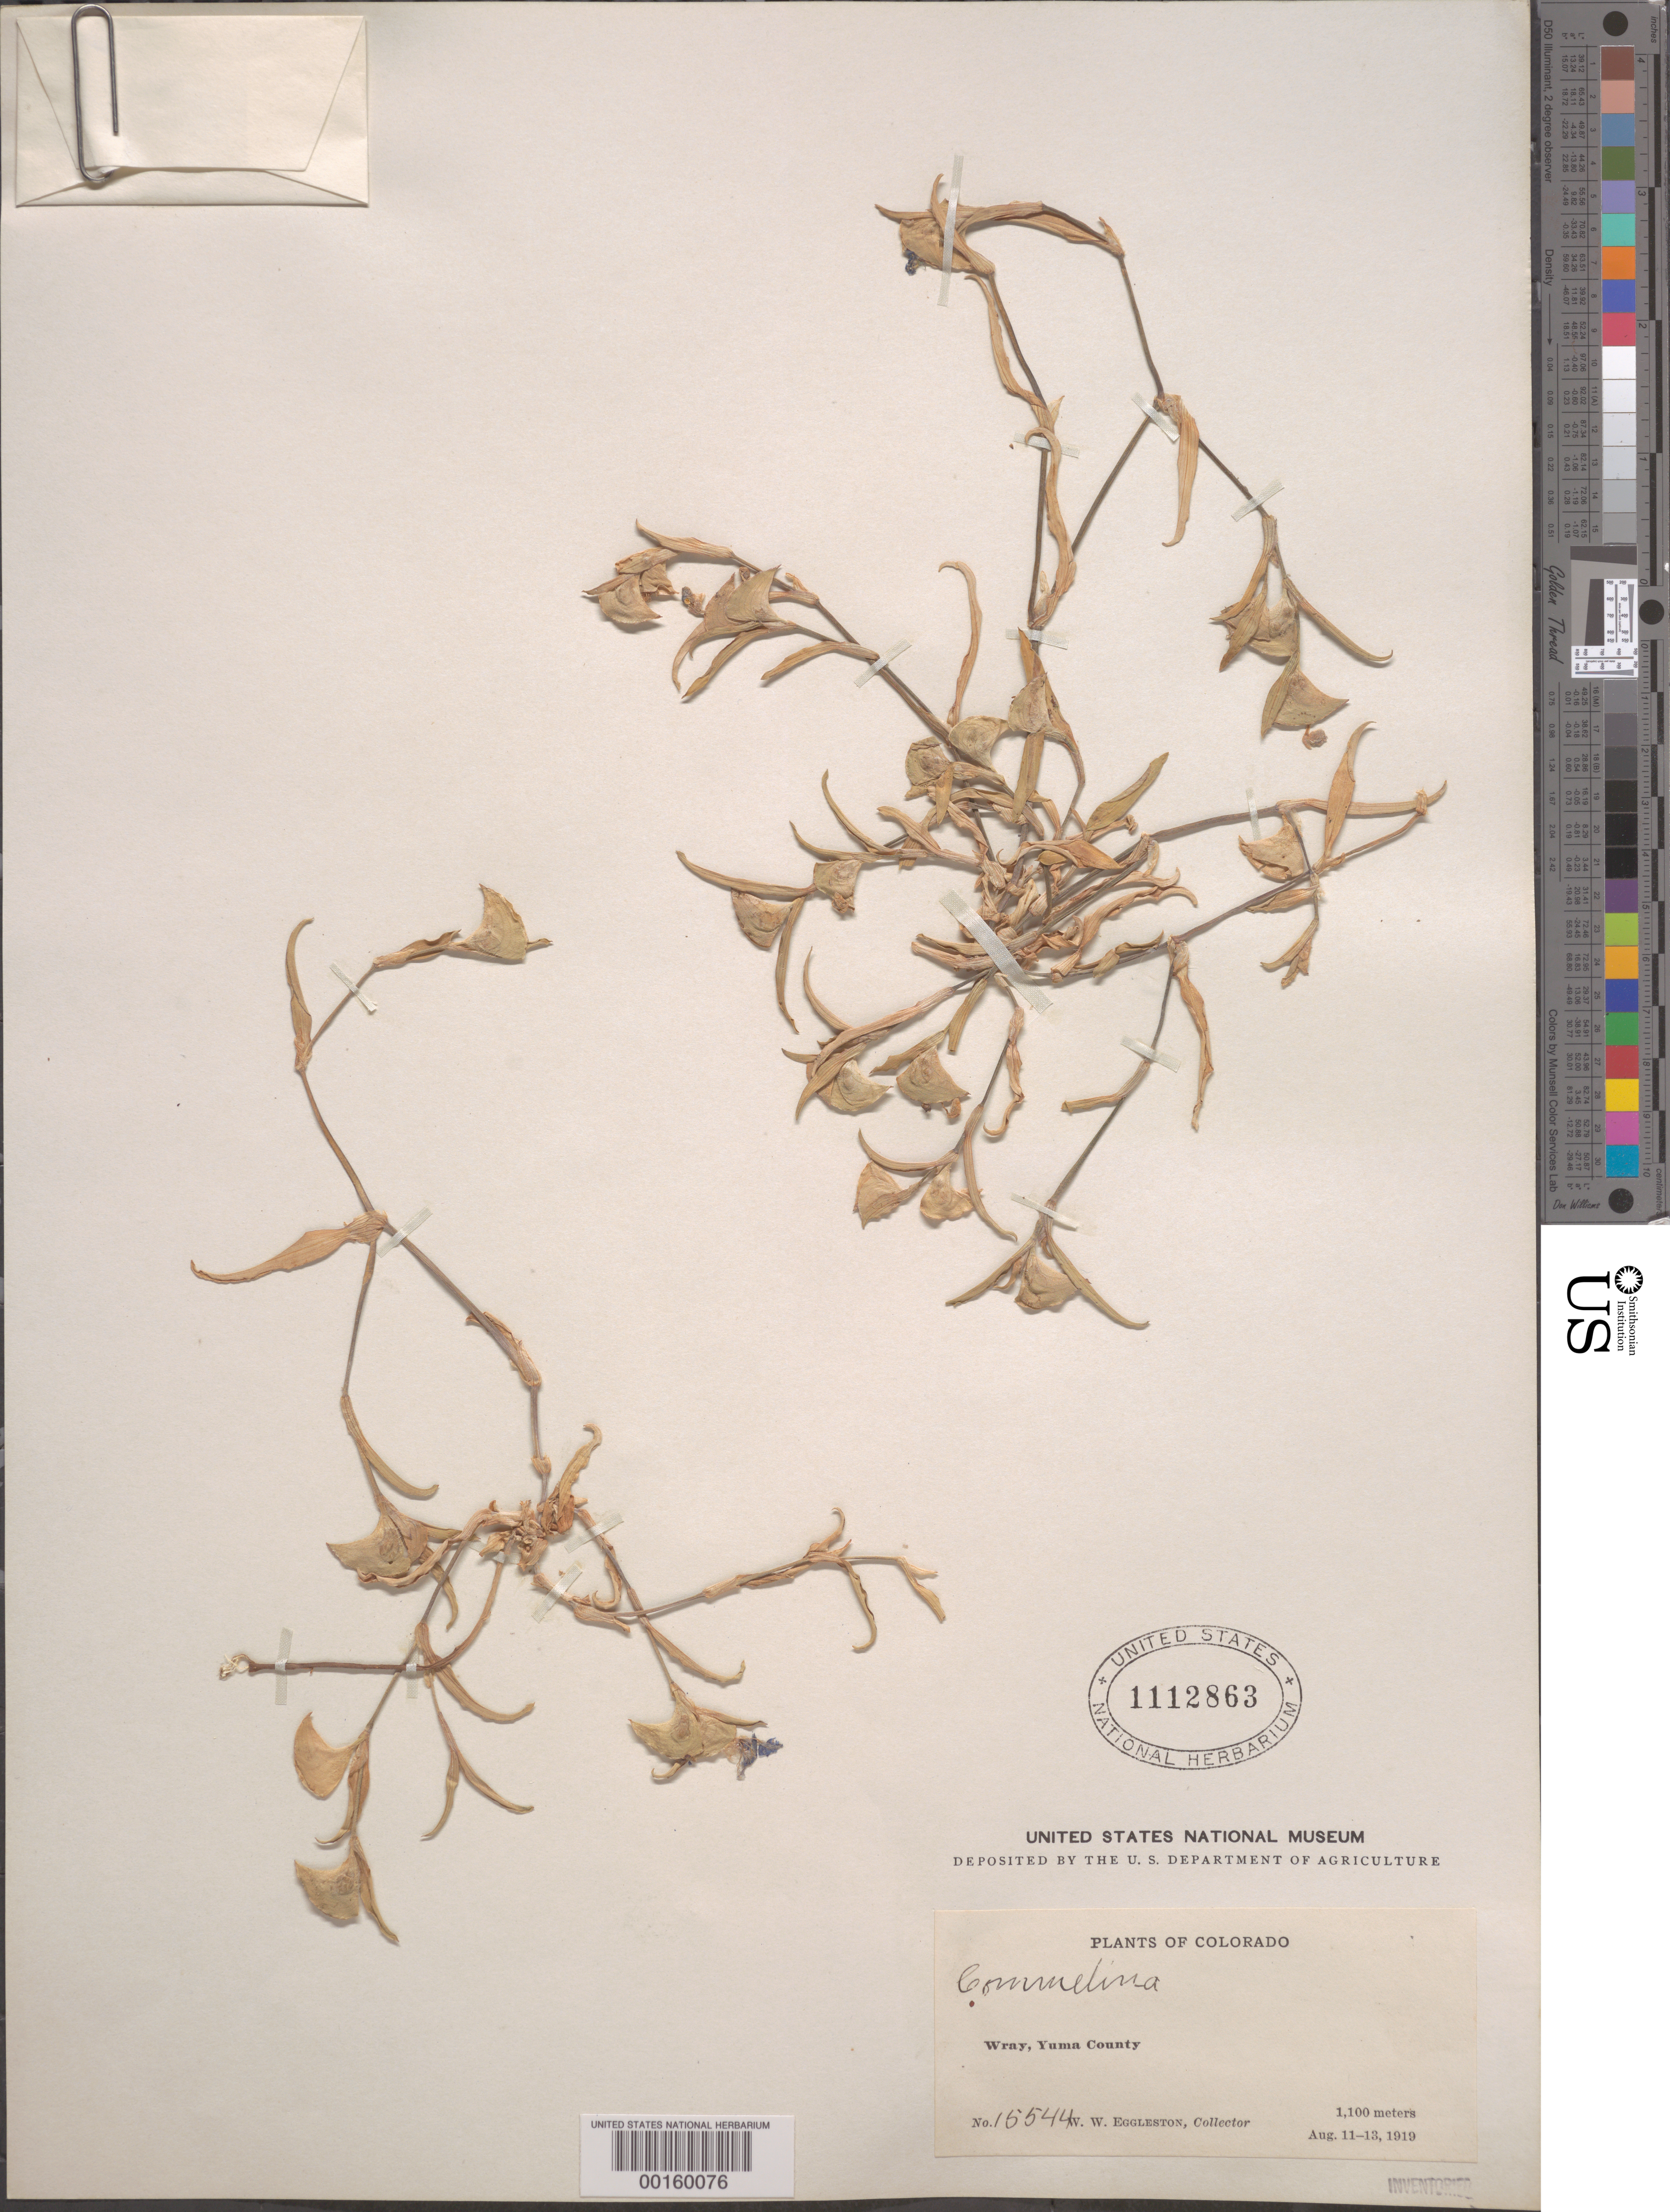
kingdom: Plantae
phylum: Tracheophyta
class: Liliopsida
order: Commelinales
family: Commelinaceae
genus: Commelina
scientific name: Commelina erecta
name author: L.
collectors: W. W. Eggleston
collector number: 15544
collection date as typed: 11 Aug 1919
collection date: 1919-08-11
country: United States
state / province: Colorado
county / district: Yuma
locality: Wray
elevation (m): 1100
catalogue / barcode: US 1112863